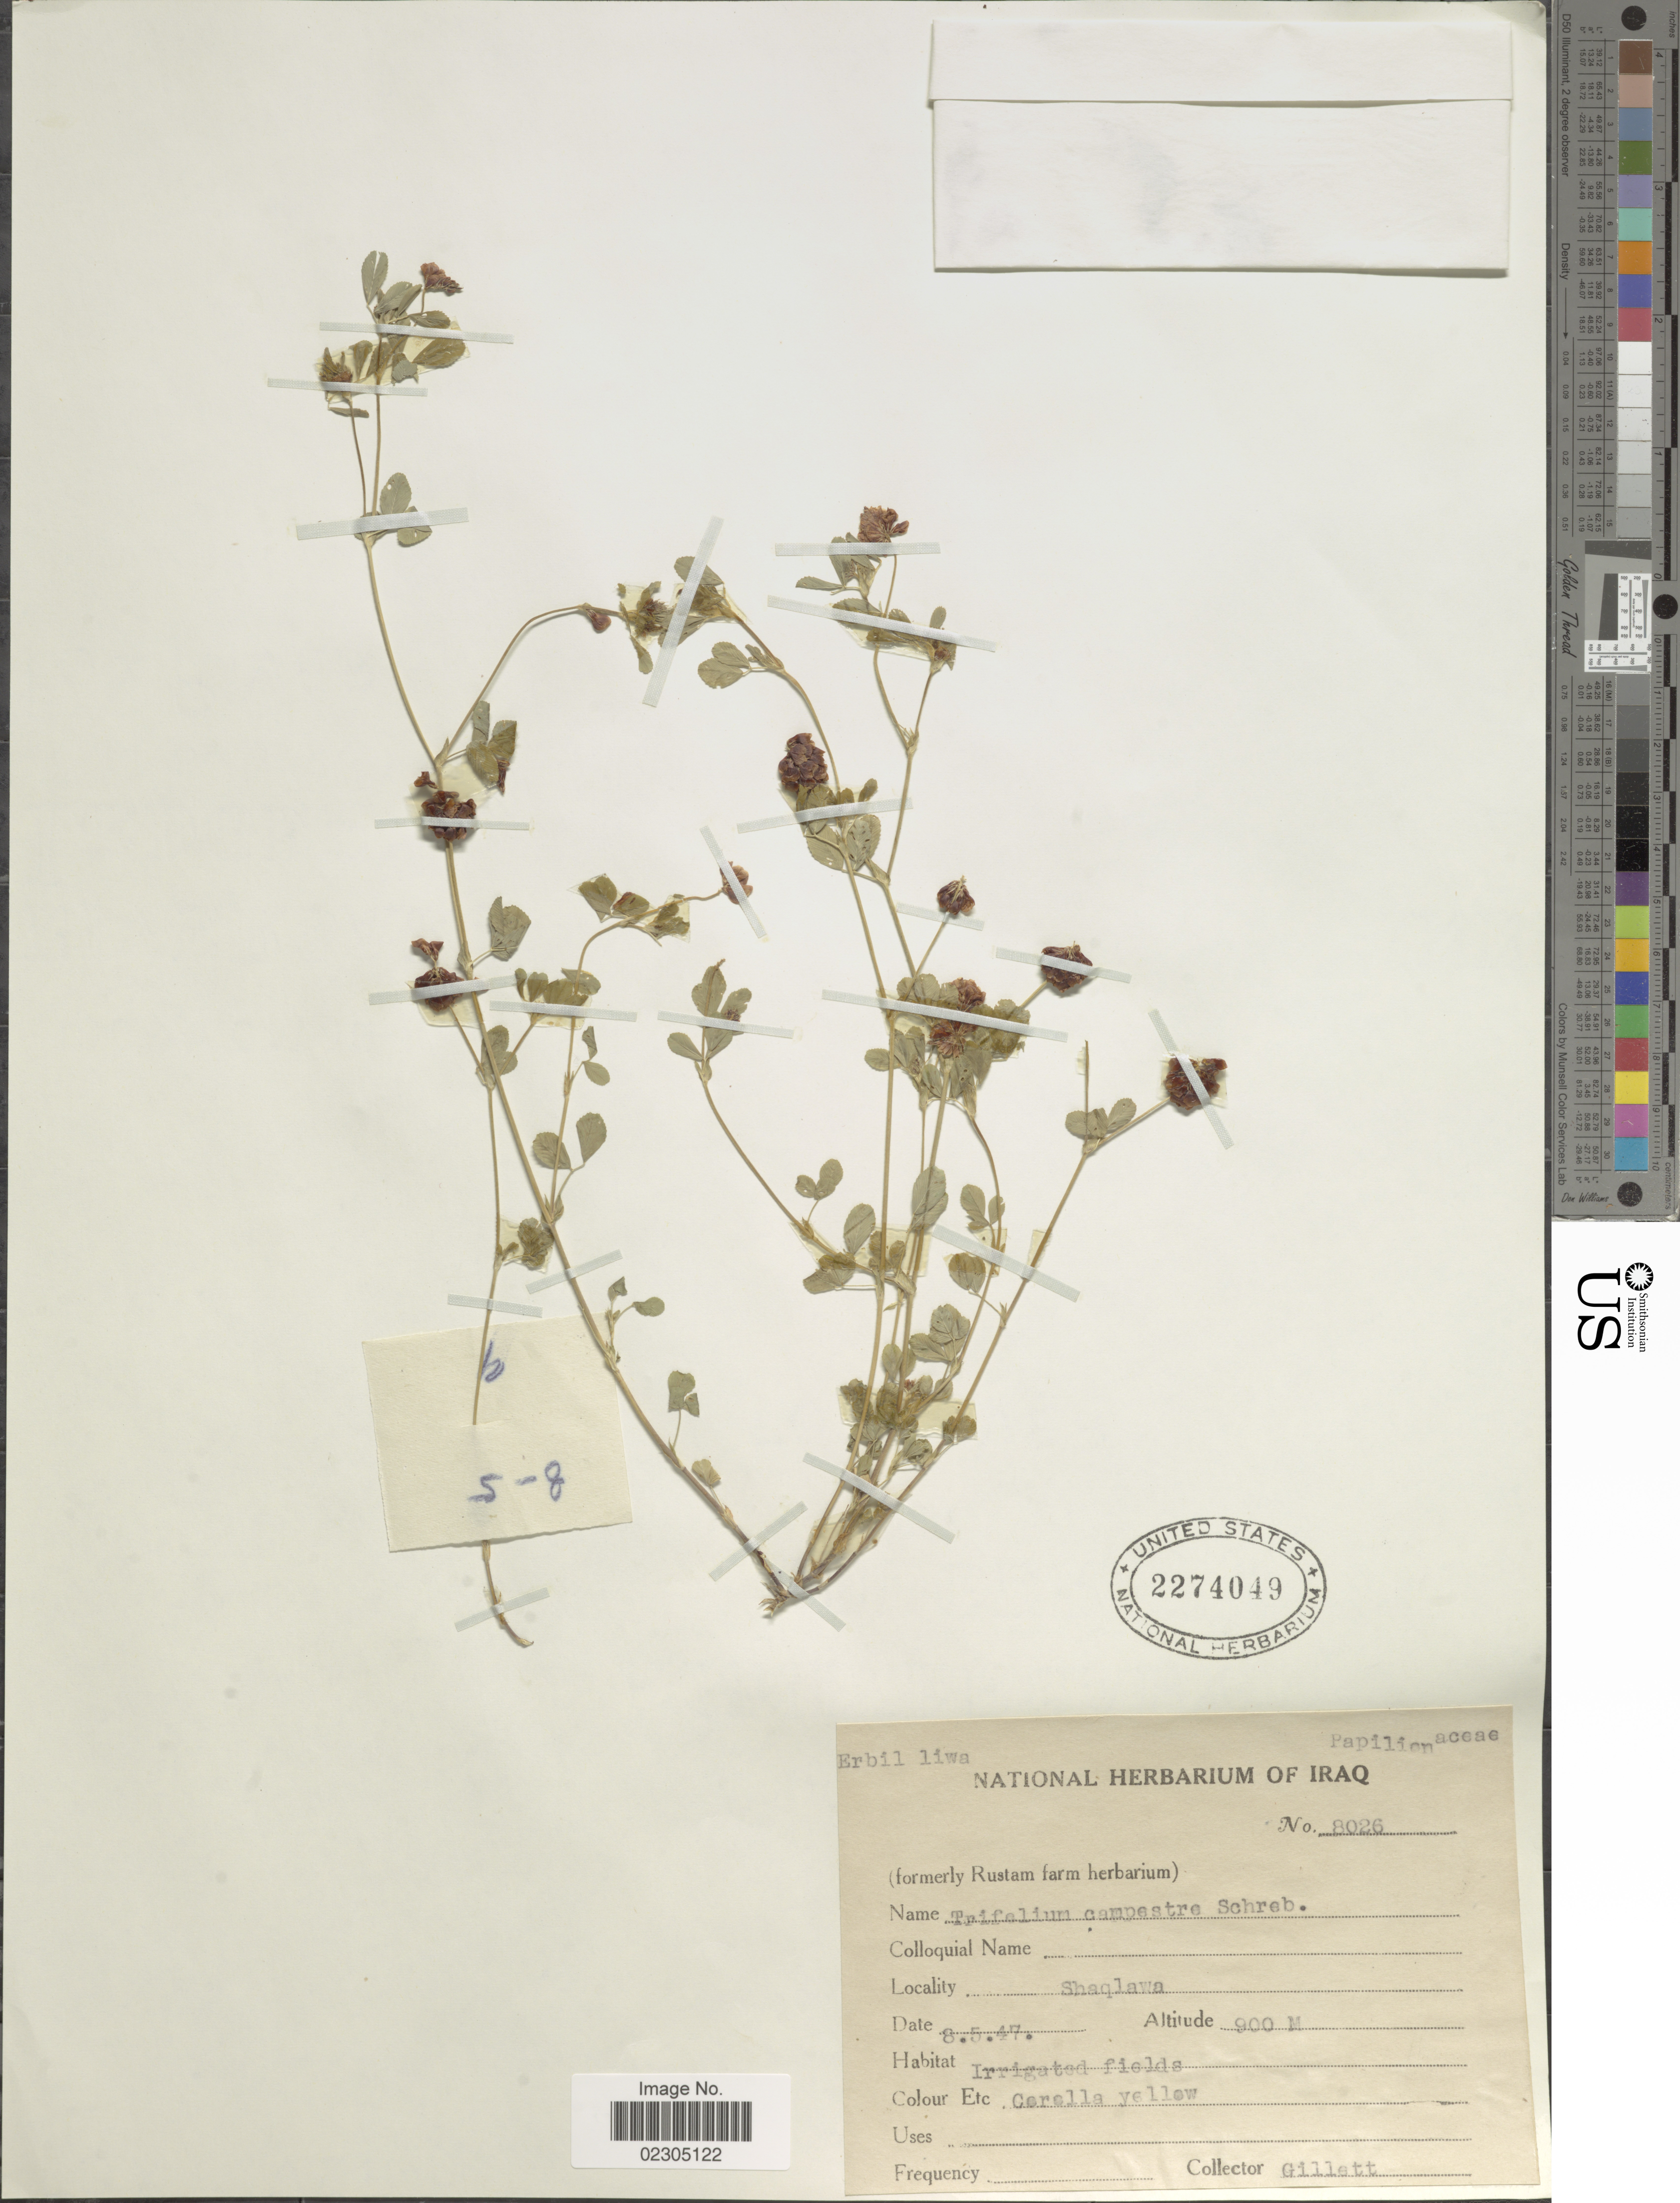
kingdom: Plantae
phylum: Tracheophyta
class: Magnoliopsida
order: Fabales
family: Fabaceae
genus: Trifolium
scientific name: Trifolium campestre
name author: Schreb.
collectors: Gillett, --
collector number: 8026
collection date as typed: Transcribed d/m/y: 8/5/47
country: Iraq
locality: Shaqlawa.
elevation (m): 900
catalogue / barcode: US 2274049